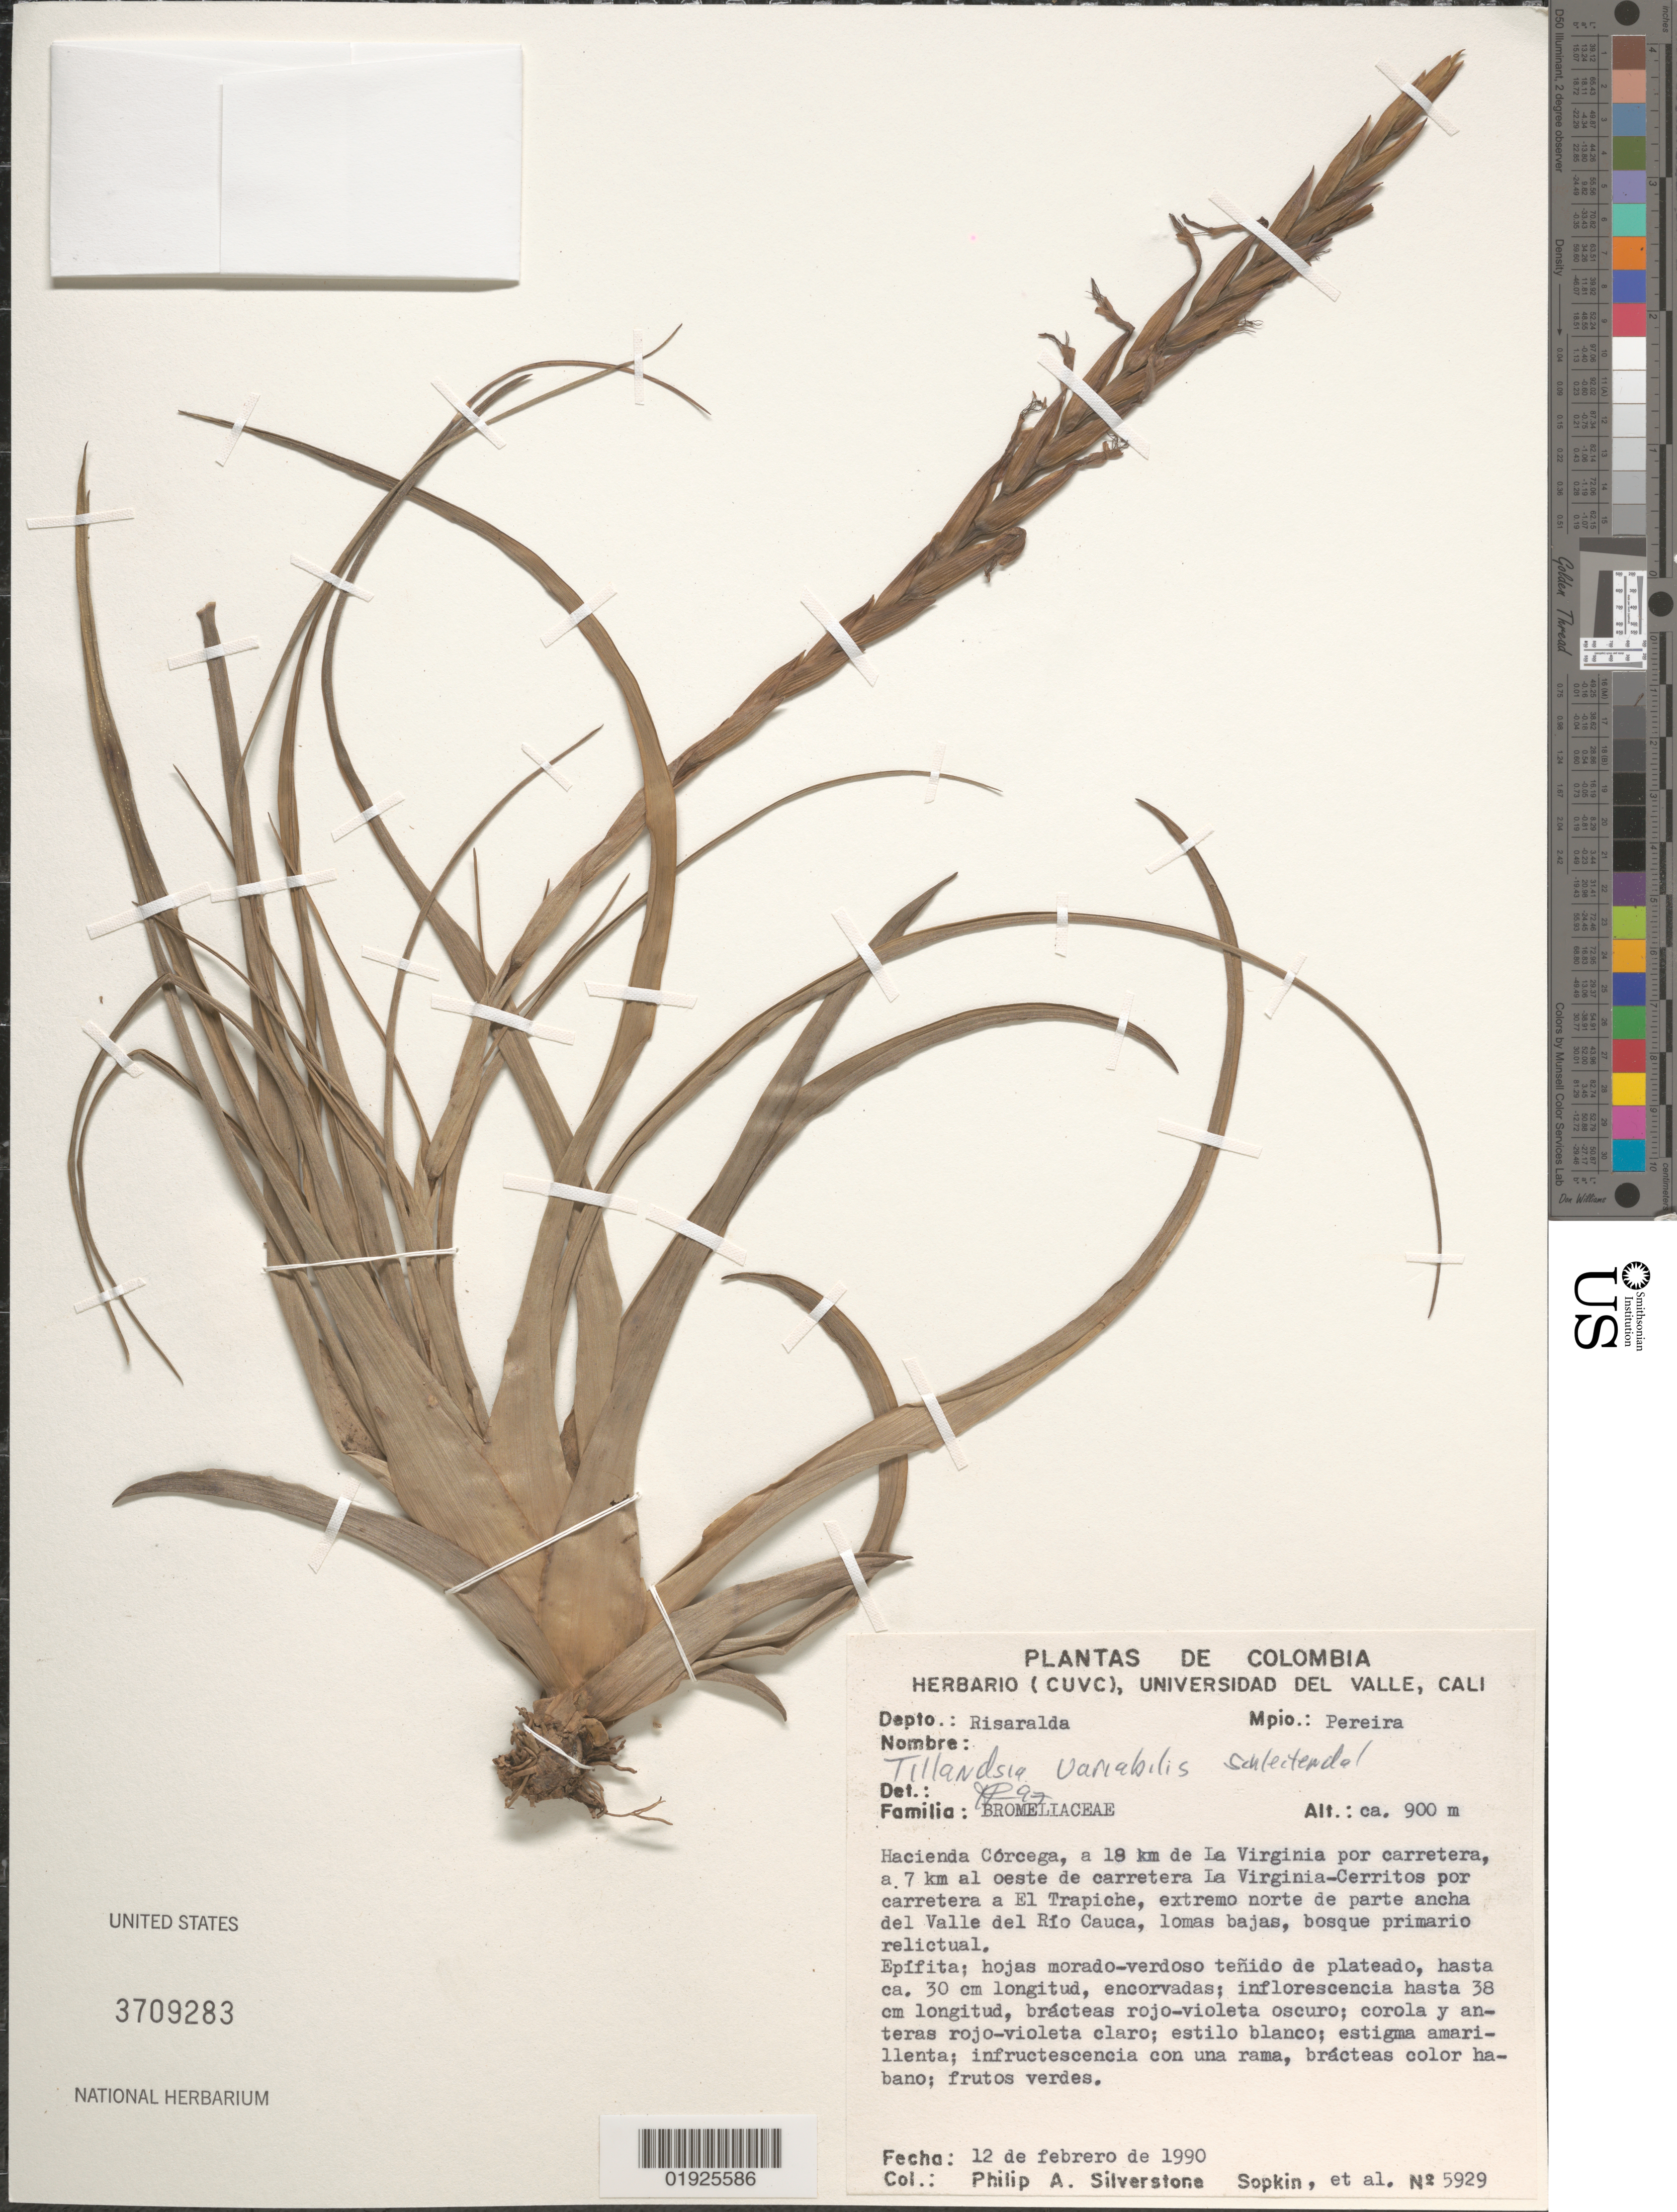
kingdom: Plantae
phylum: Tracheophyta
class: Liliopsida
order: Poales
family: Bromeliaceae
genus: Tillandsia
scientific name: Tillandsia variabilis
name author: Schltdl.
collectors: P. A. Silverstone-Sopkin et al.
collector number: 5929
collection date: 1990-02-12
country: Colombia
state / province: Risaralda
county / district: Pereira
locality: Hacienda Corcega, a 18 km de La Virginia por carretera, a 7 km al oeste de carretera La Virginia-Cerritos por carretera a El Trapiche, extremo norte de parte ancha del Valle del Rio Cauca.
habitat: Lomas bajas, bosque primario relictual.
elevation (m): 900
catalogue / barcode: US 3709283